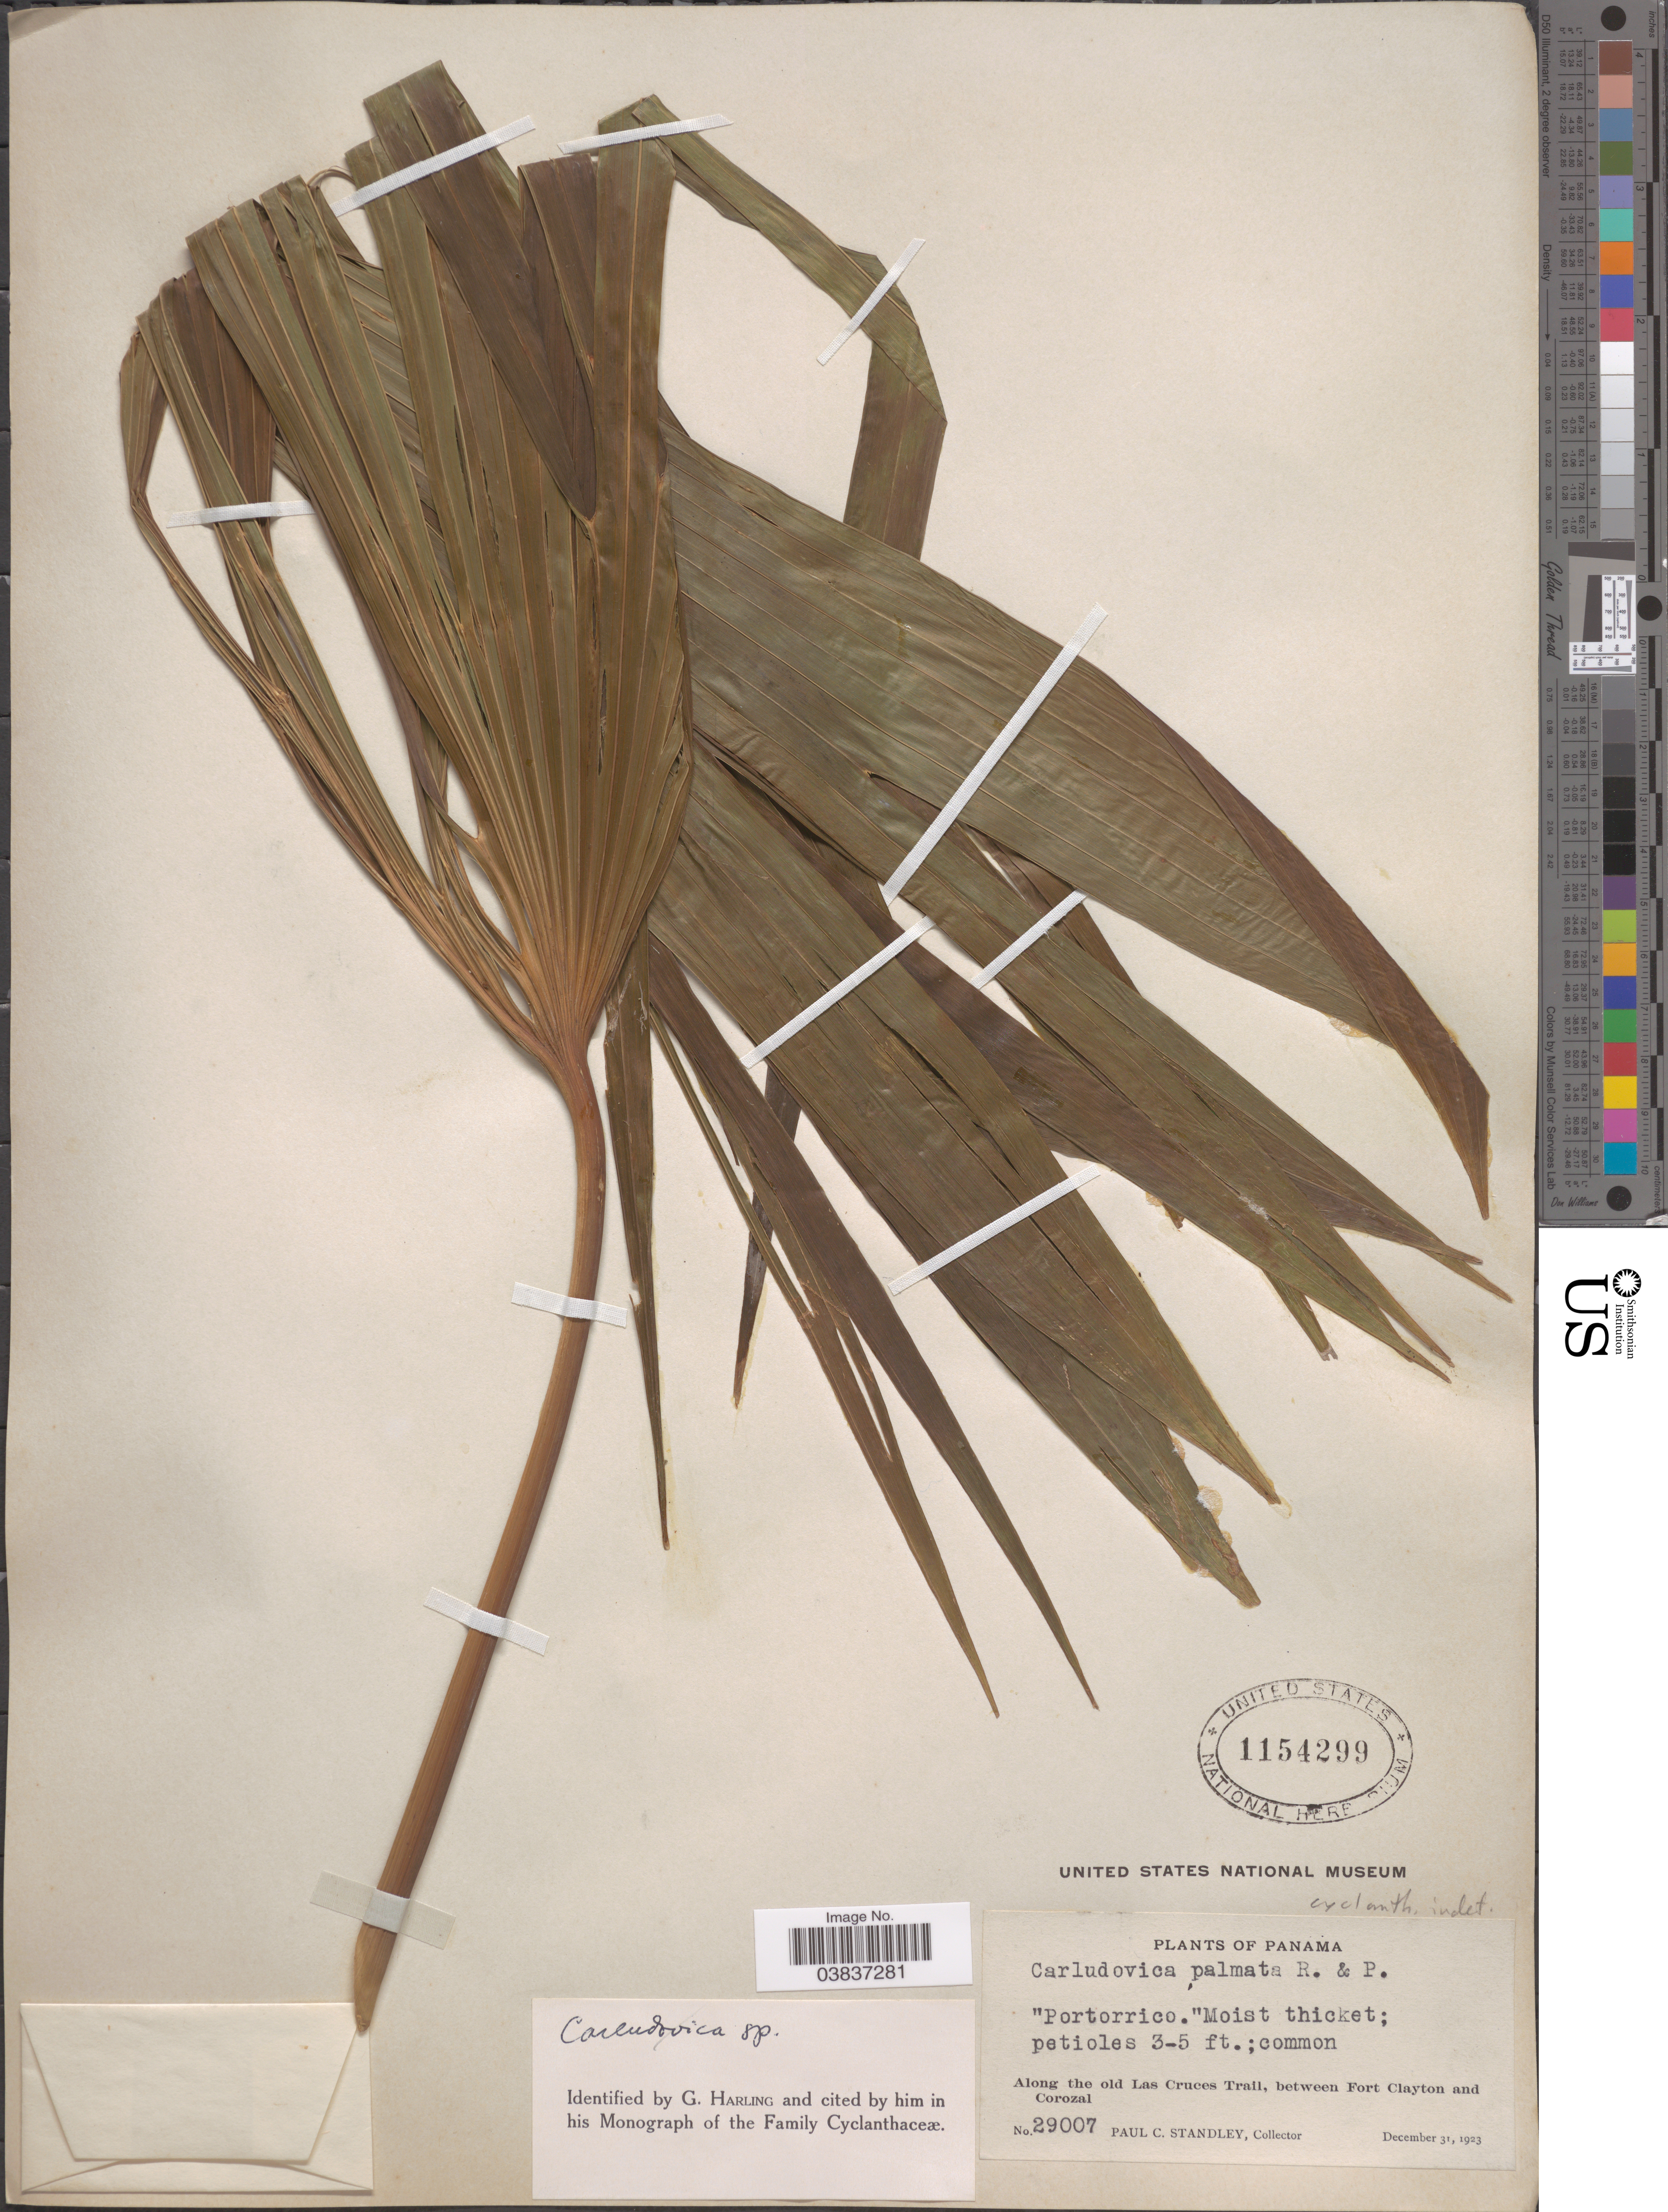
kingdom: Plantae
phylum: Tracheophyta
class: Liliopsida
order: Pandanales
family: Cyclanthaceae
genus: Carludovica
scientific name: Carludovica sp.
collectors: P. C. Standley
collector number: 29007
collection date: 1923-12-31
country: Panama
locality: Moist thicket. Along the old Las Cruces Trail, between Fort Clayton and Corozal.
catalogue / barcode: US 1154299